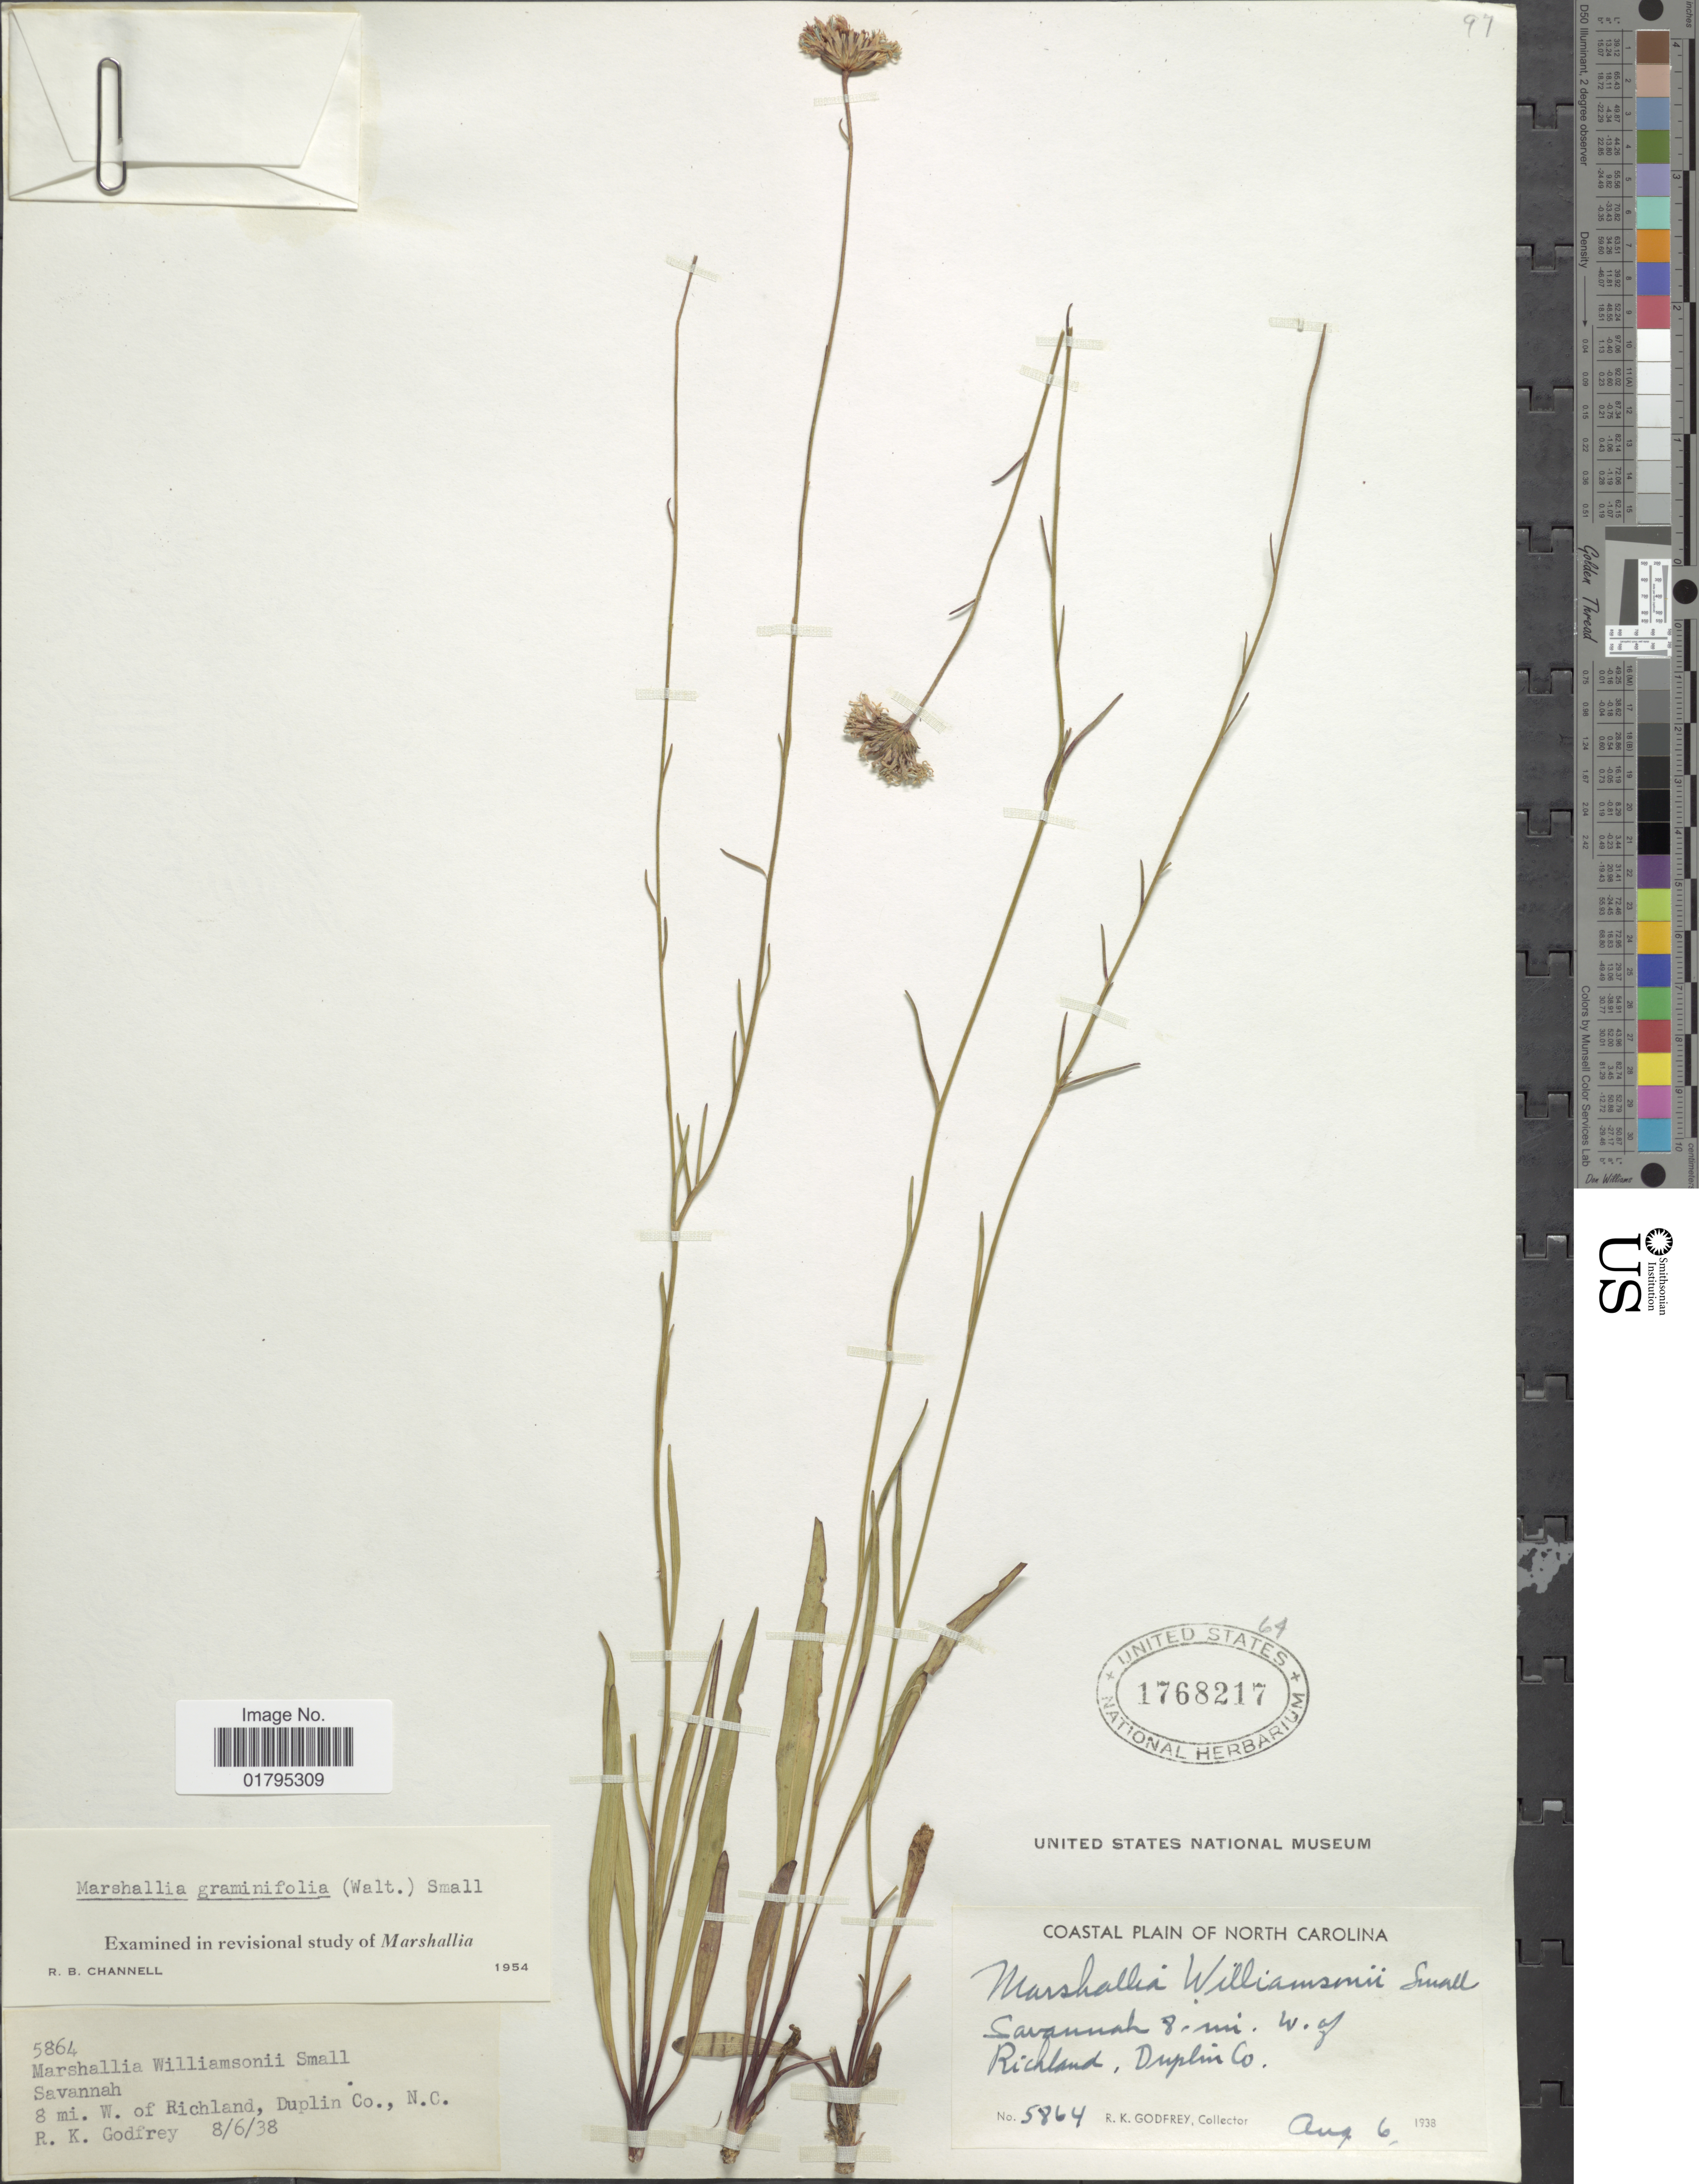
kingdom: Plantae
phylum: Tracheophyta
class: Magnoliopsida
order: Asterales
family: Asteraceae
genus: Marshallia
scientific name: Marshallia graminifolia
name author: (Walter) Small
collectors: R. K. Godfrey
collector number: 5864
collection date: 1938-08-06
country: United States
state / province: North Carolina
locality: Coastal plain of North Carolina. Savannah 8 mi W. of Richland, Duplin Co., N. C.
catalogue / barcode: US 1768217